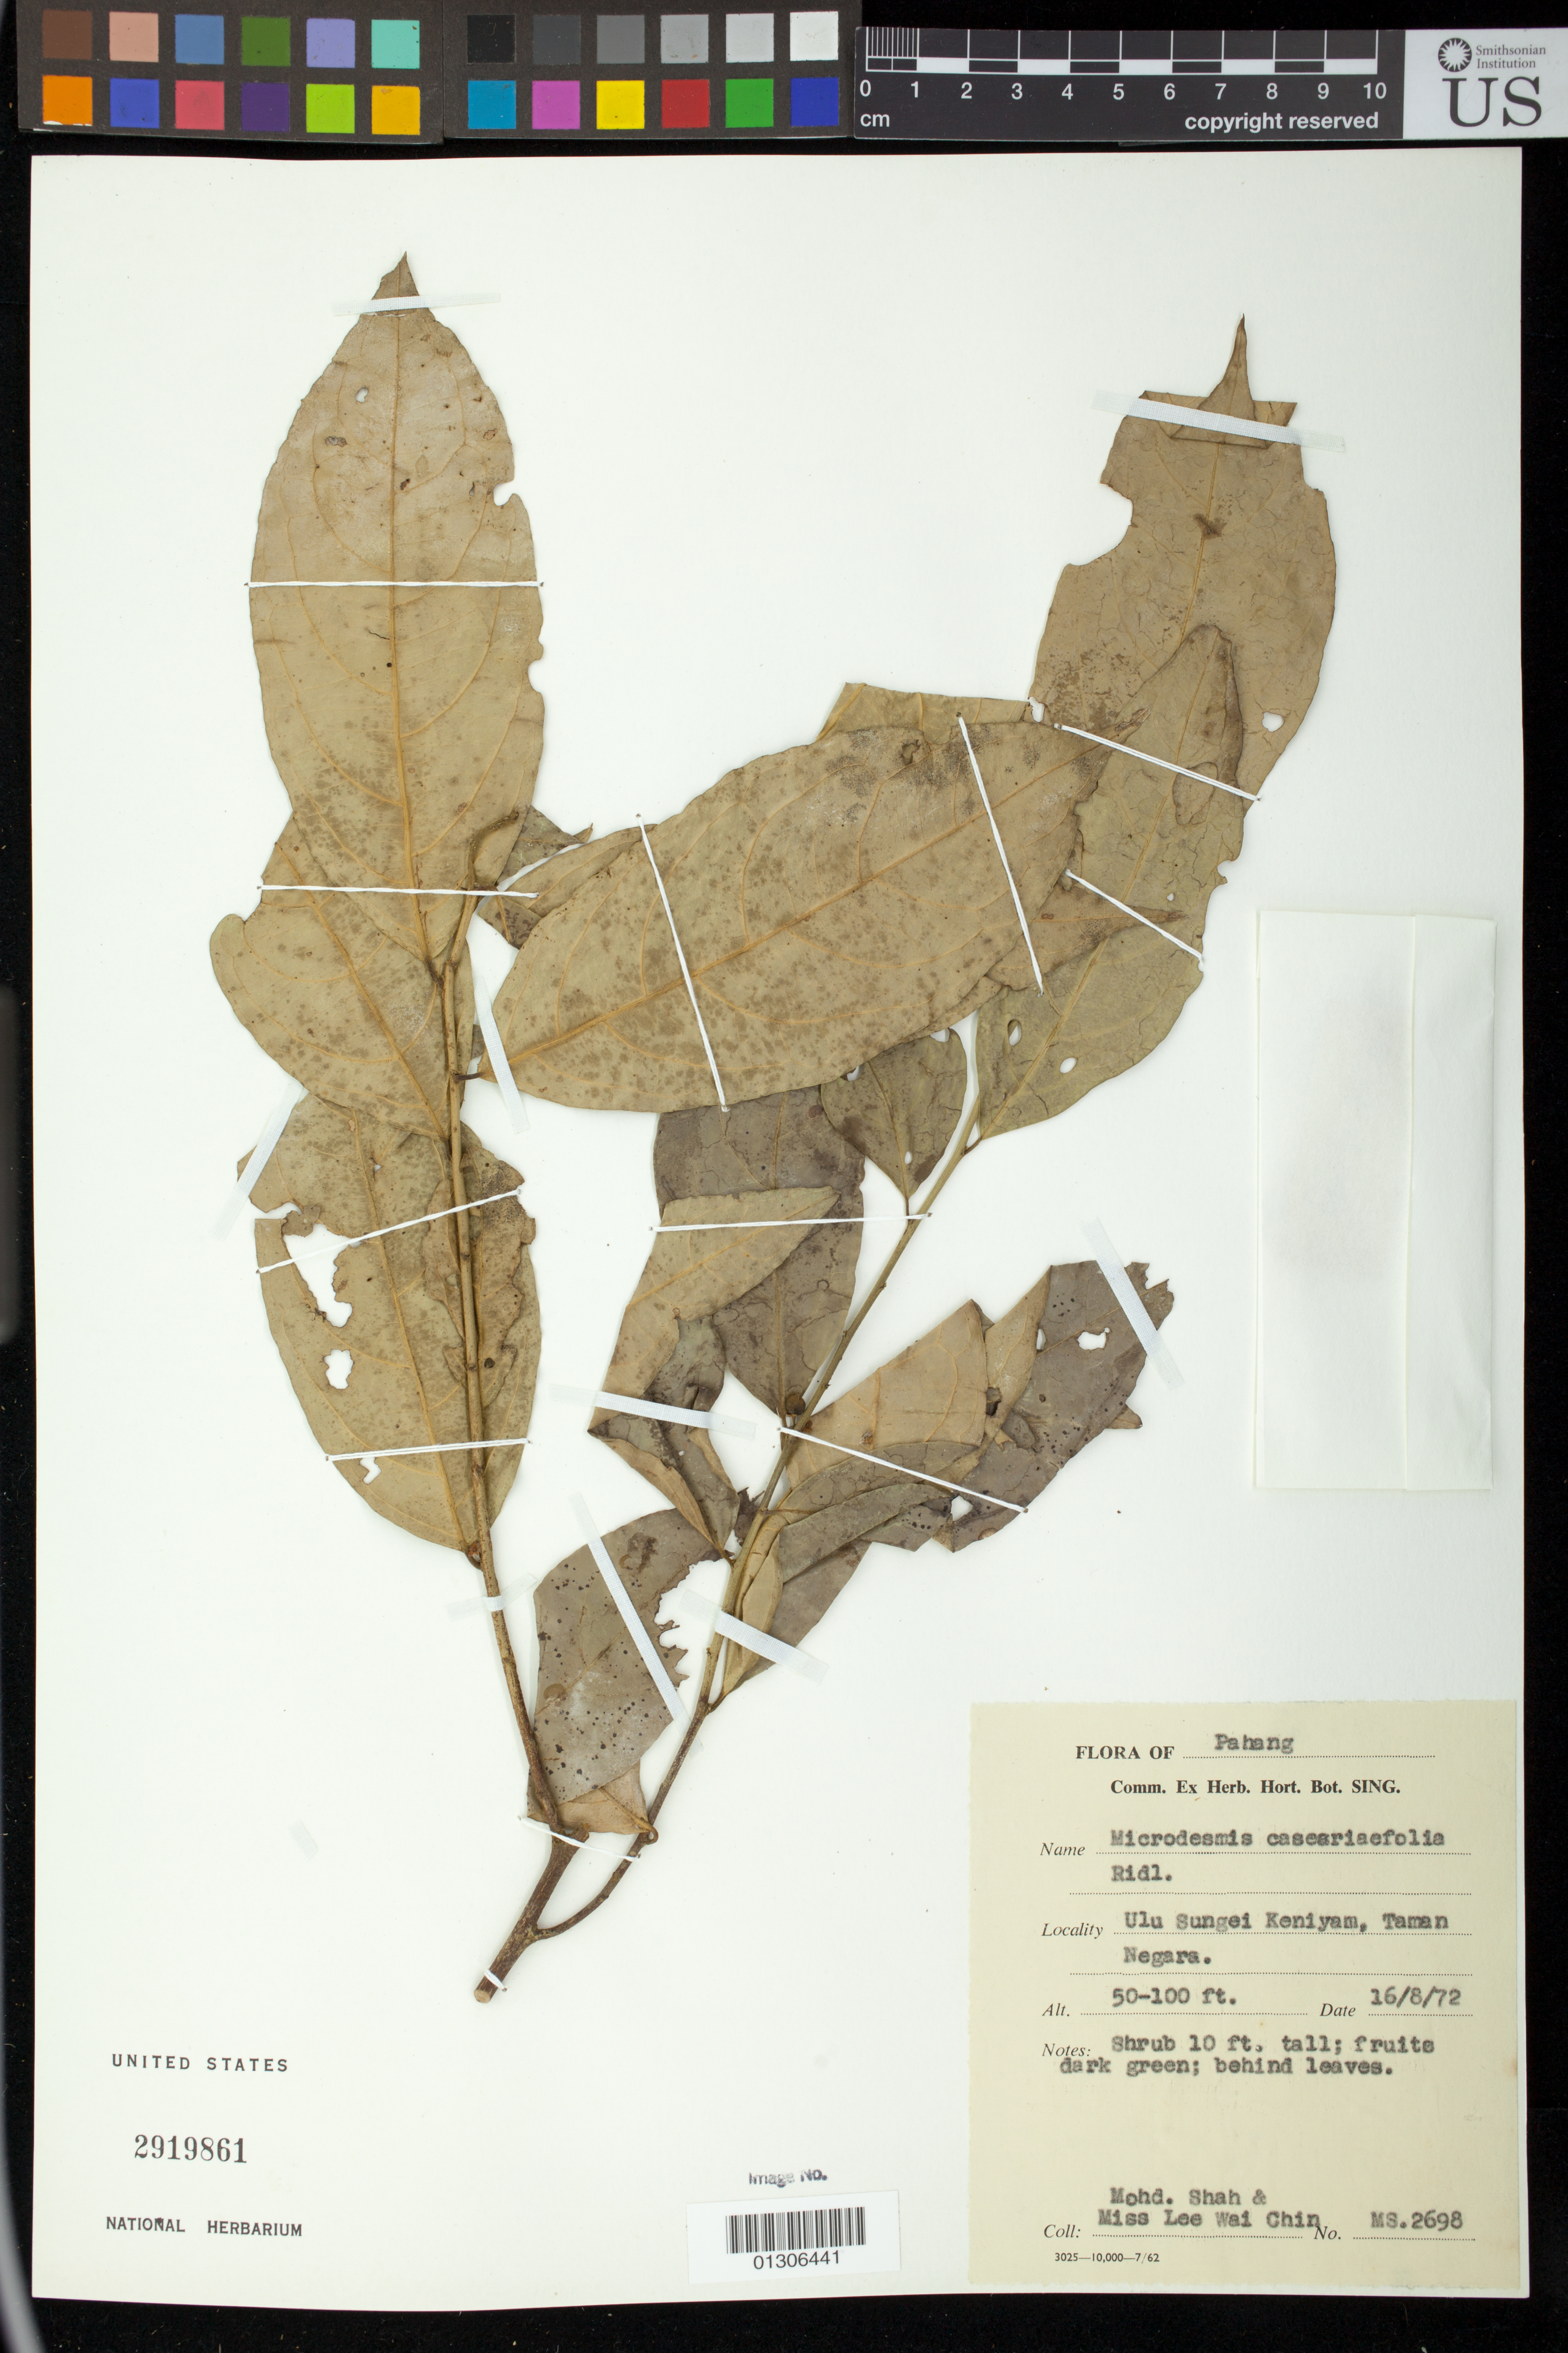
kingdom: Plantae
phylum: Tracheophyta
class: Magnoliopsida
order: Malpighiales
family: Pandaceae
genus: Microdesmis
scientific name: Microdesmis casearifolia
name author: Planch. & Hook.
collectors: M. Shah & W. C. Lee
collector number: MS.2698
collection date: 1972-08-16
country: Malaysia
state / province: Pahang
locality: Ulu Sungei Keniyam,Taman Negara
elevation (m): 15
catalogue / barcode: US 2919861